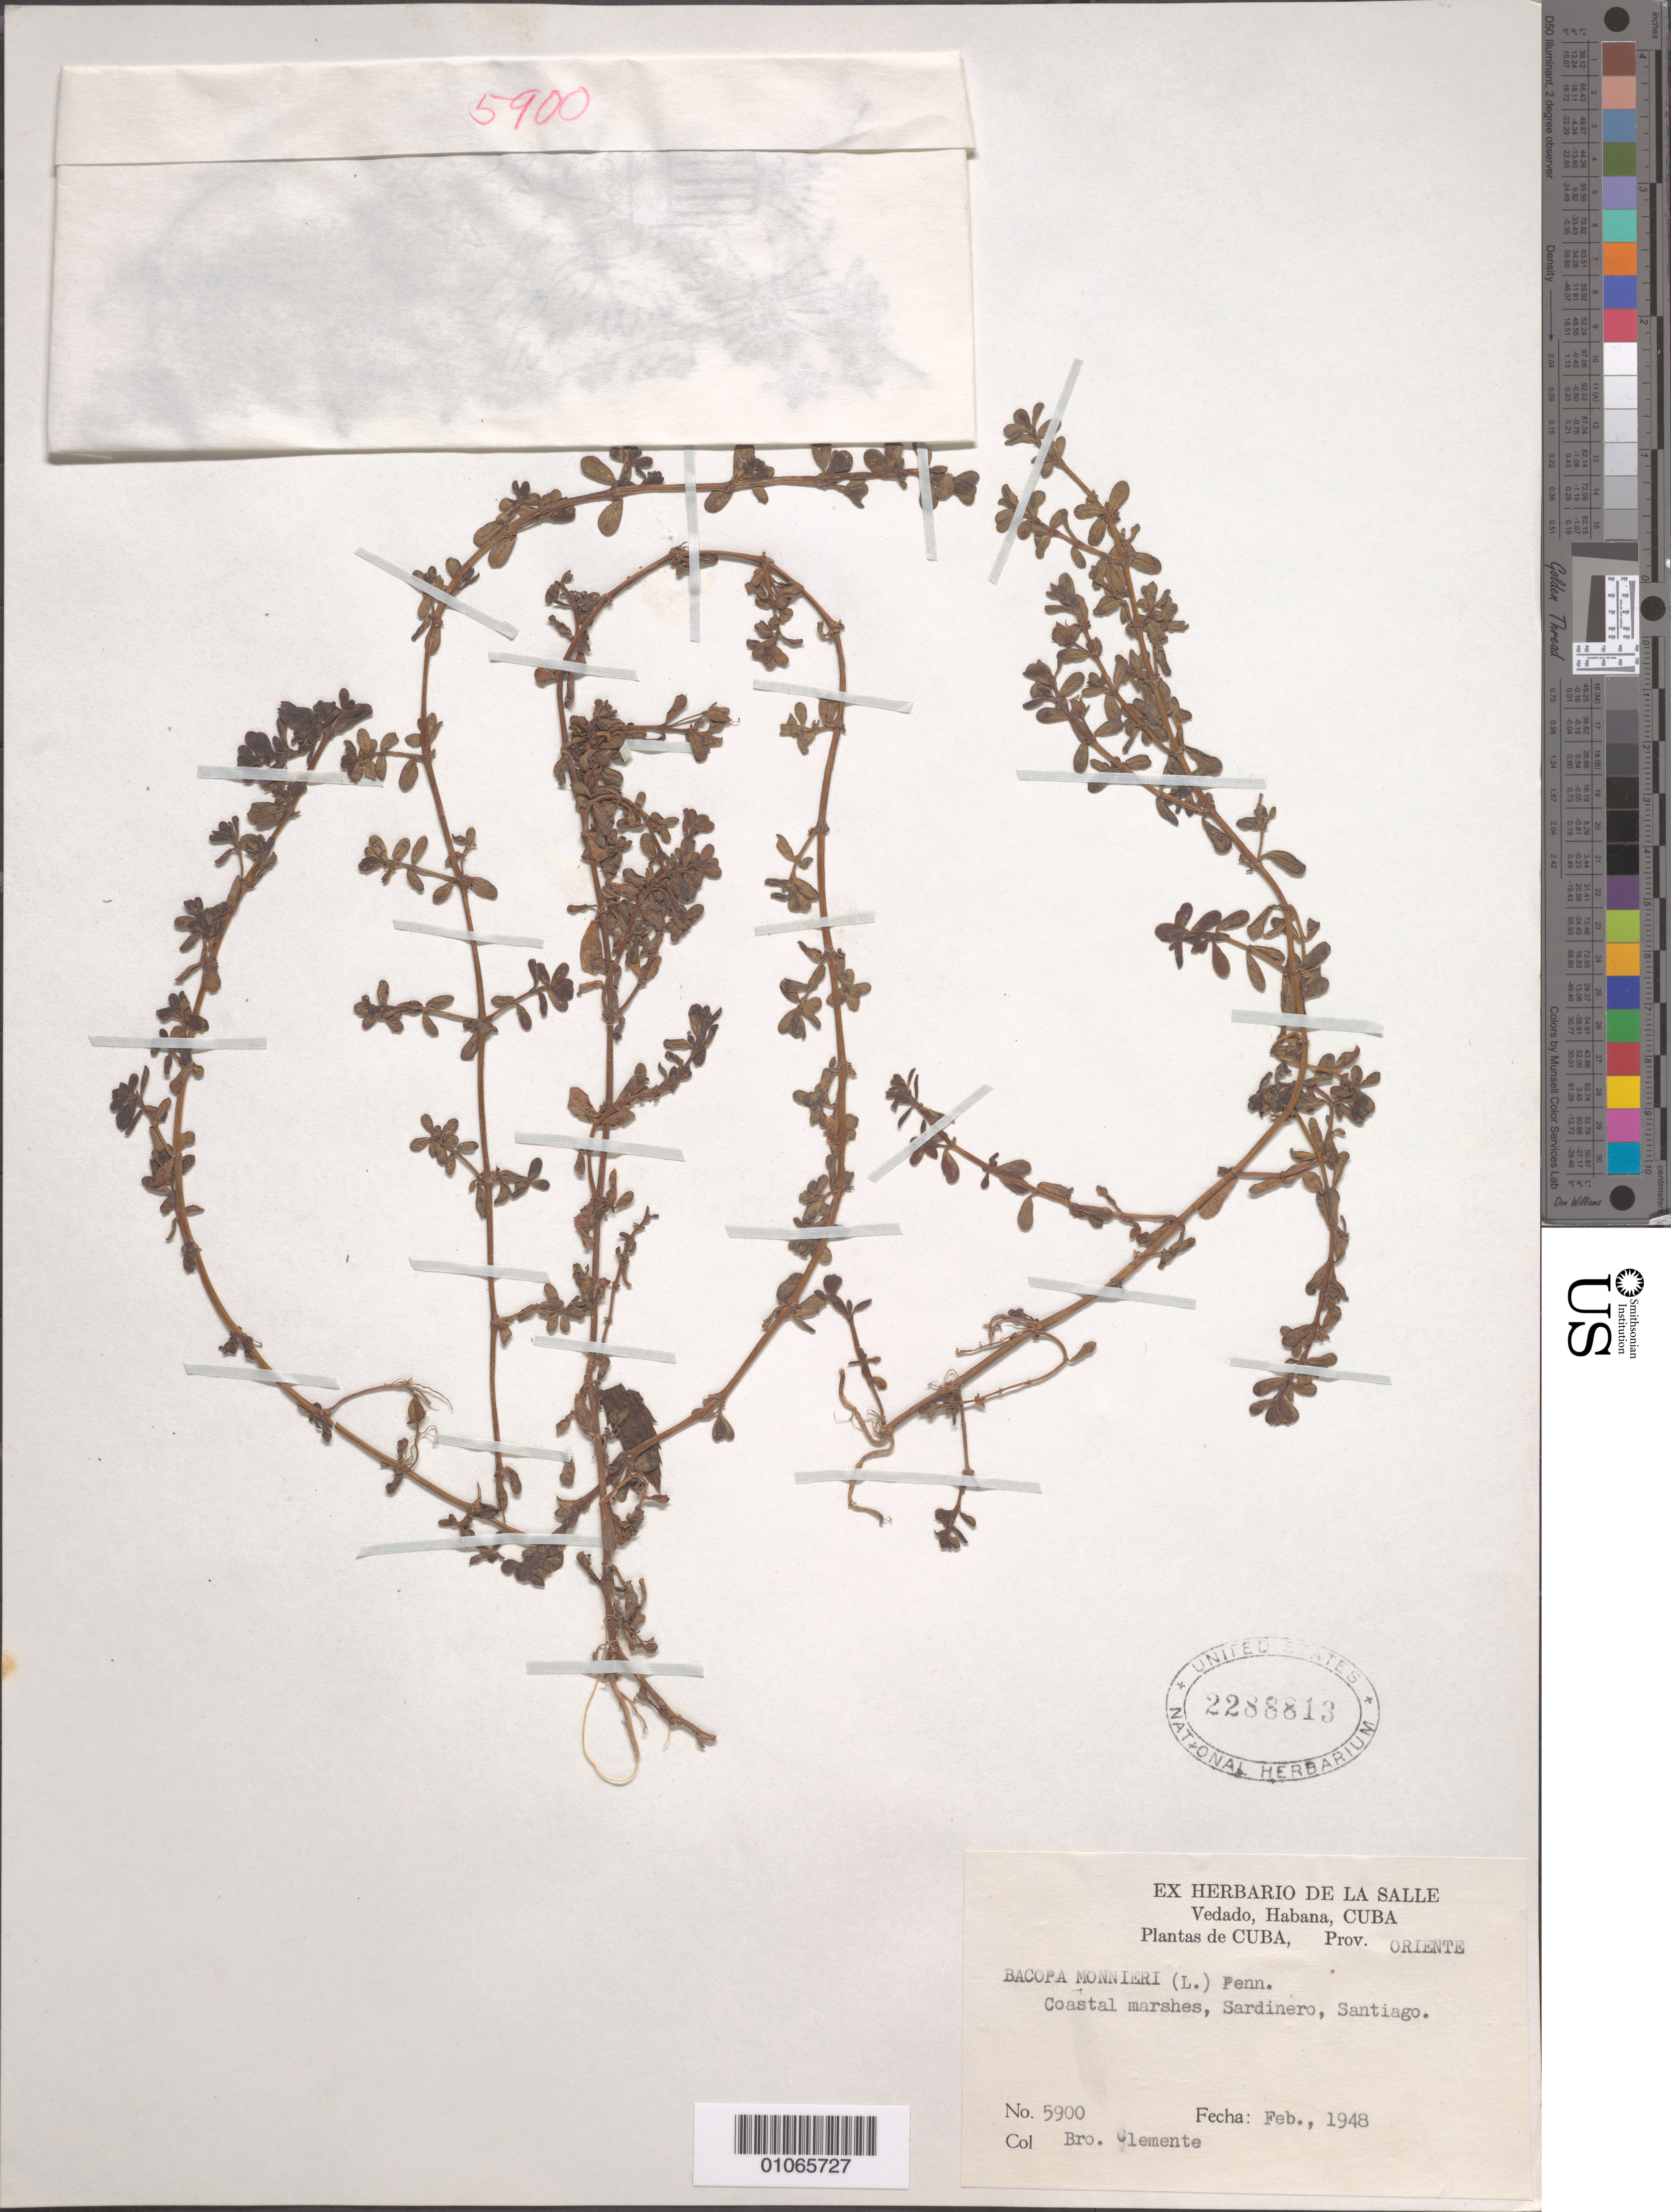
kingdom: Plantae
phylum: Tracheophyta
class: Magnoliopsida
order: Lamiales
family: Plantaginaceae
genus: Bacopa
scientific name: Bacopa monnieri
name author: (L.) Pennell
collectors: Bro. Clemente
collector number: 5900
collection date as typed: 01 Feb 1948 to 28 Feb 1938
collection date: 1938-02-28/1948-02-01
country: Cuba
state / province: Santiago de Cuba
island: Cuba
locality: Coastal marshes, Sardinero, Santiago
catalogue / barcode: US 2288813